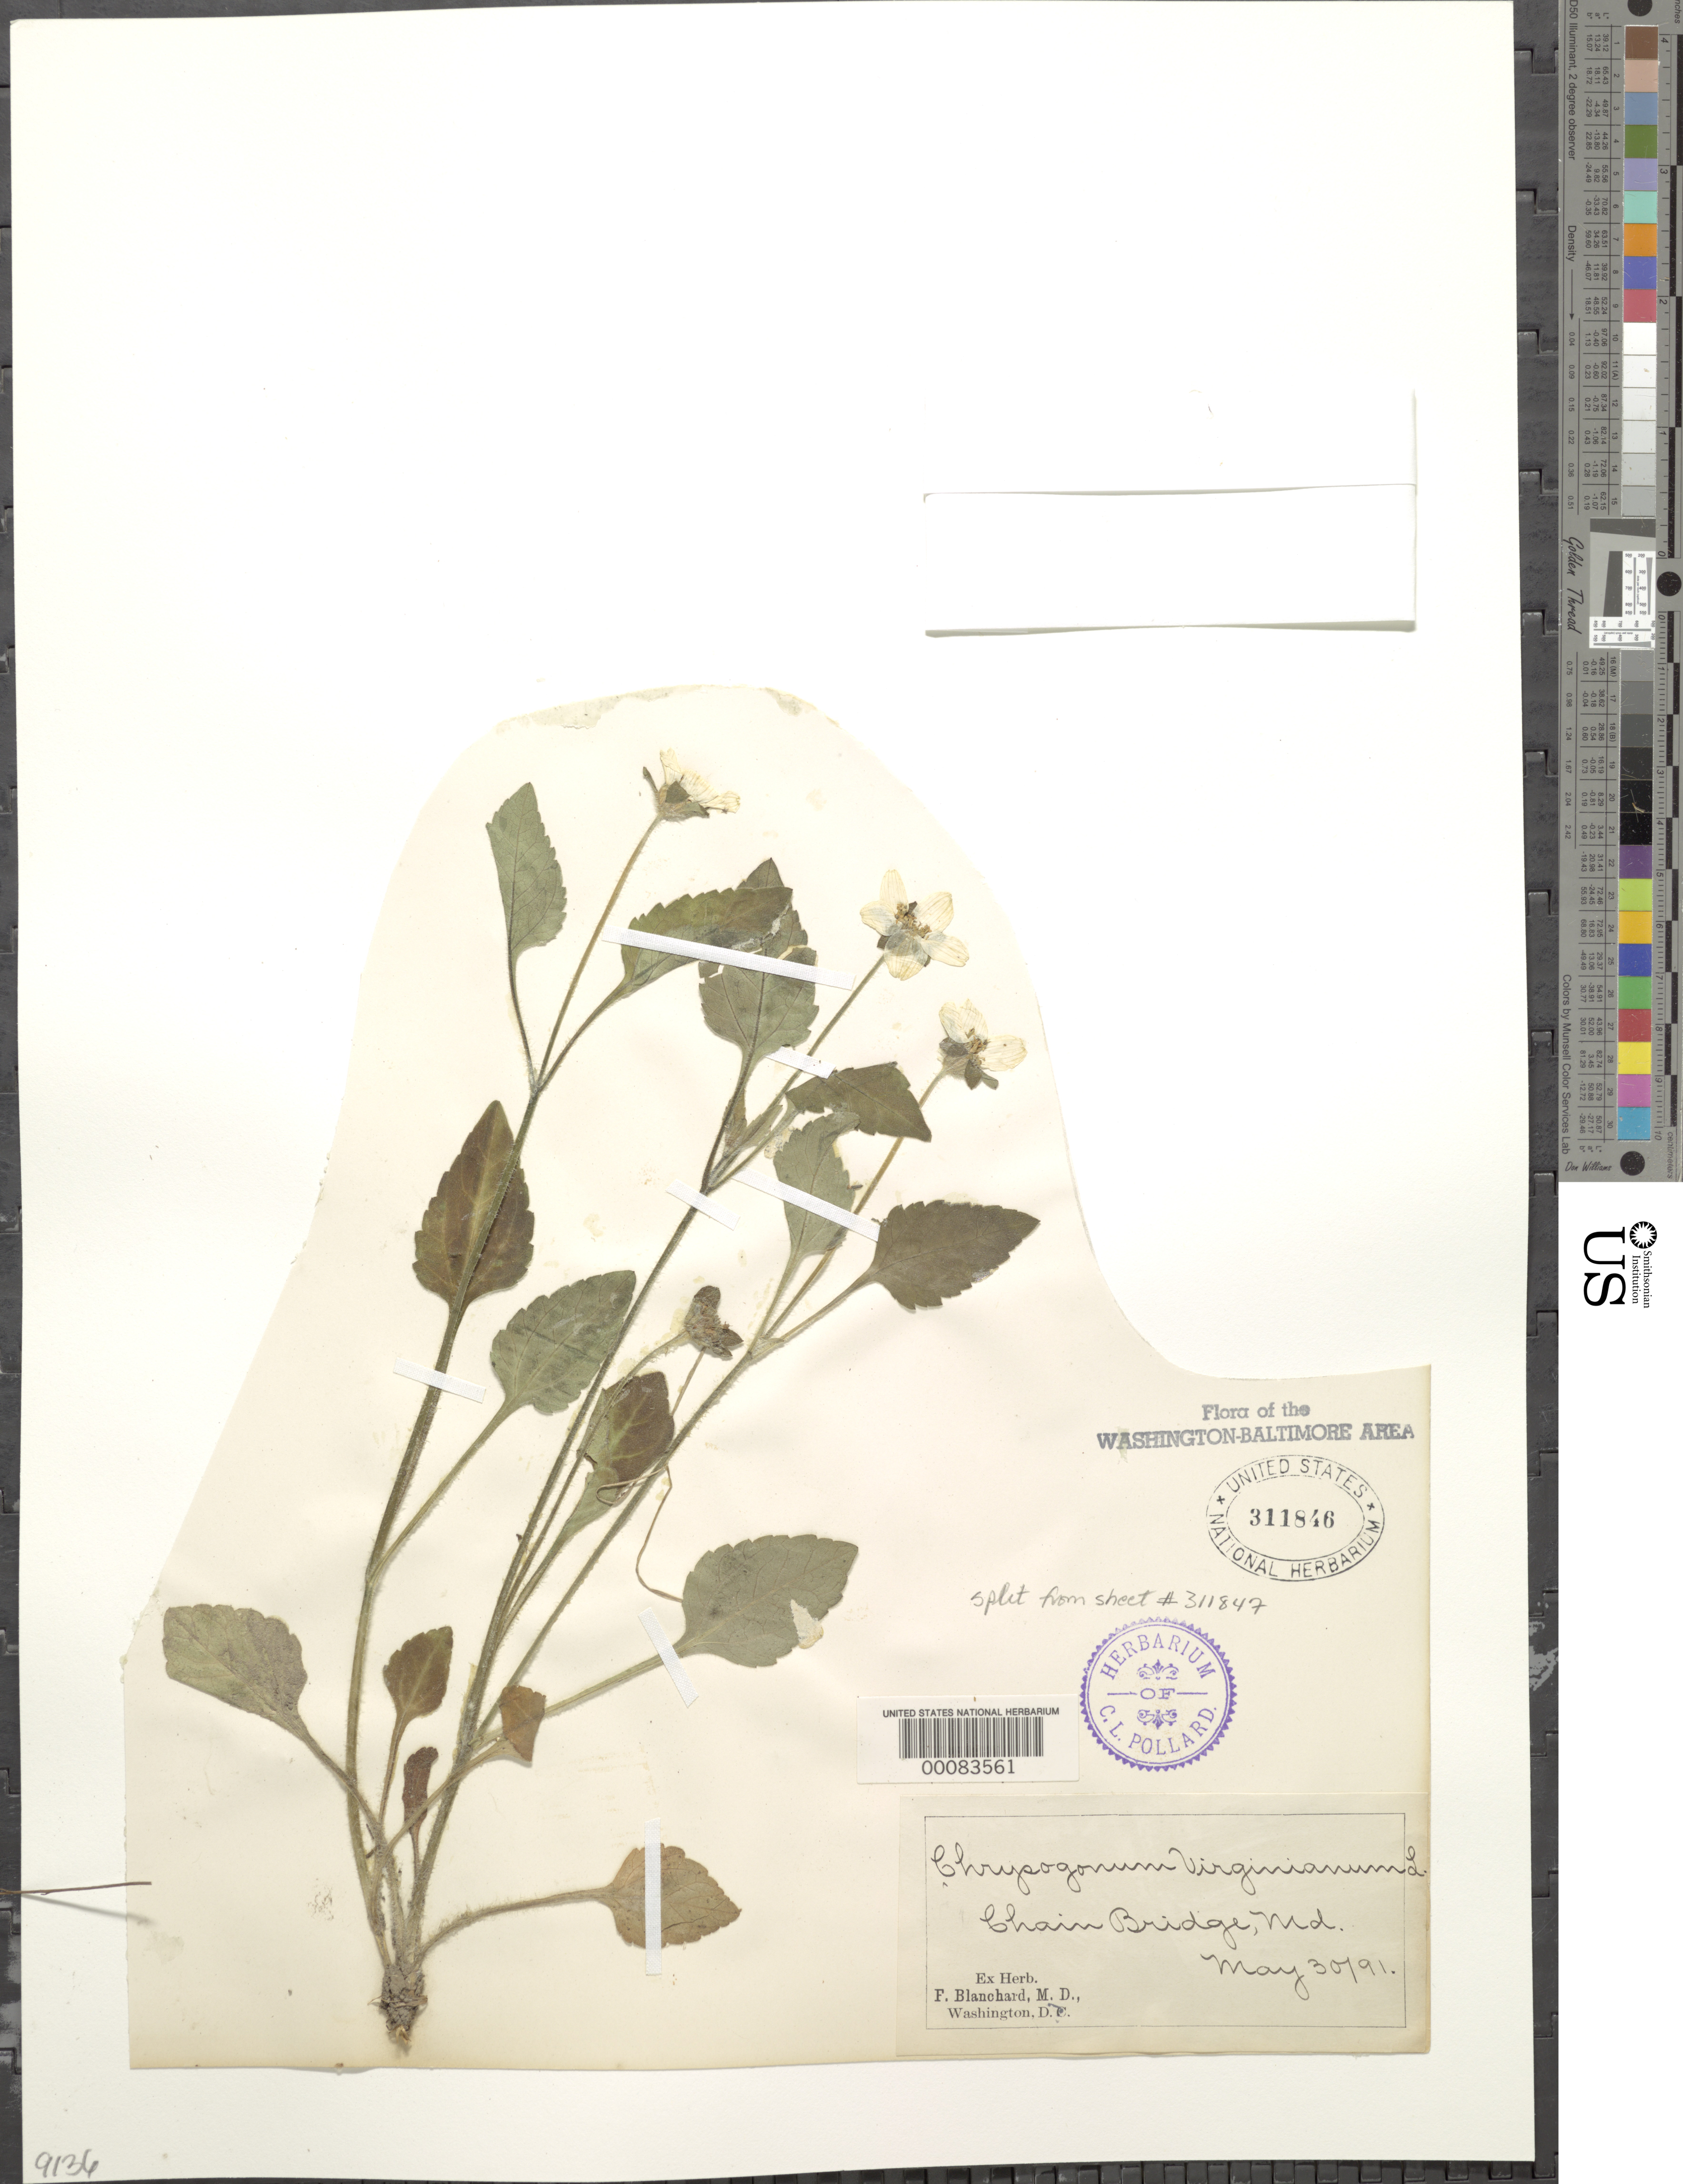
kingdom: Plantae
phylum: Tracheophyta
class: Magnoliopsida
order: Asterales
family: Asteraceae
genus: Chrysogonum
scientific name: Chrysogonum virginianum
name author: L.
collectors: F. Blanchard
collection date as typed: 03 May 1891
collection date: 1891-05-03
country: United States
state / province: Maryland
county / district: Montgomery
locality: Chain Bridge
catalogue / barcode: US 311846